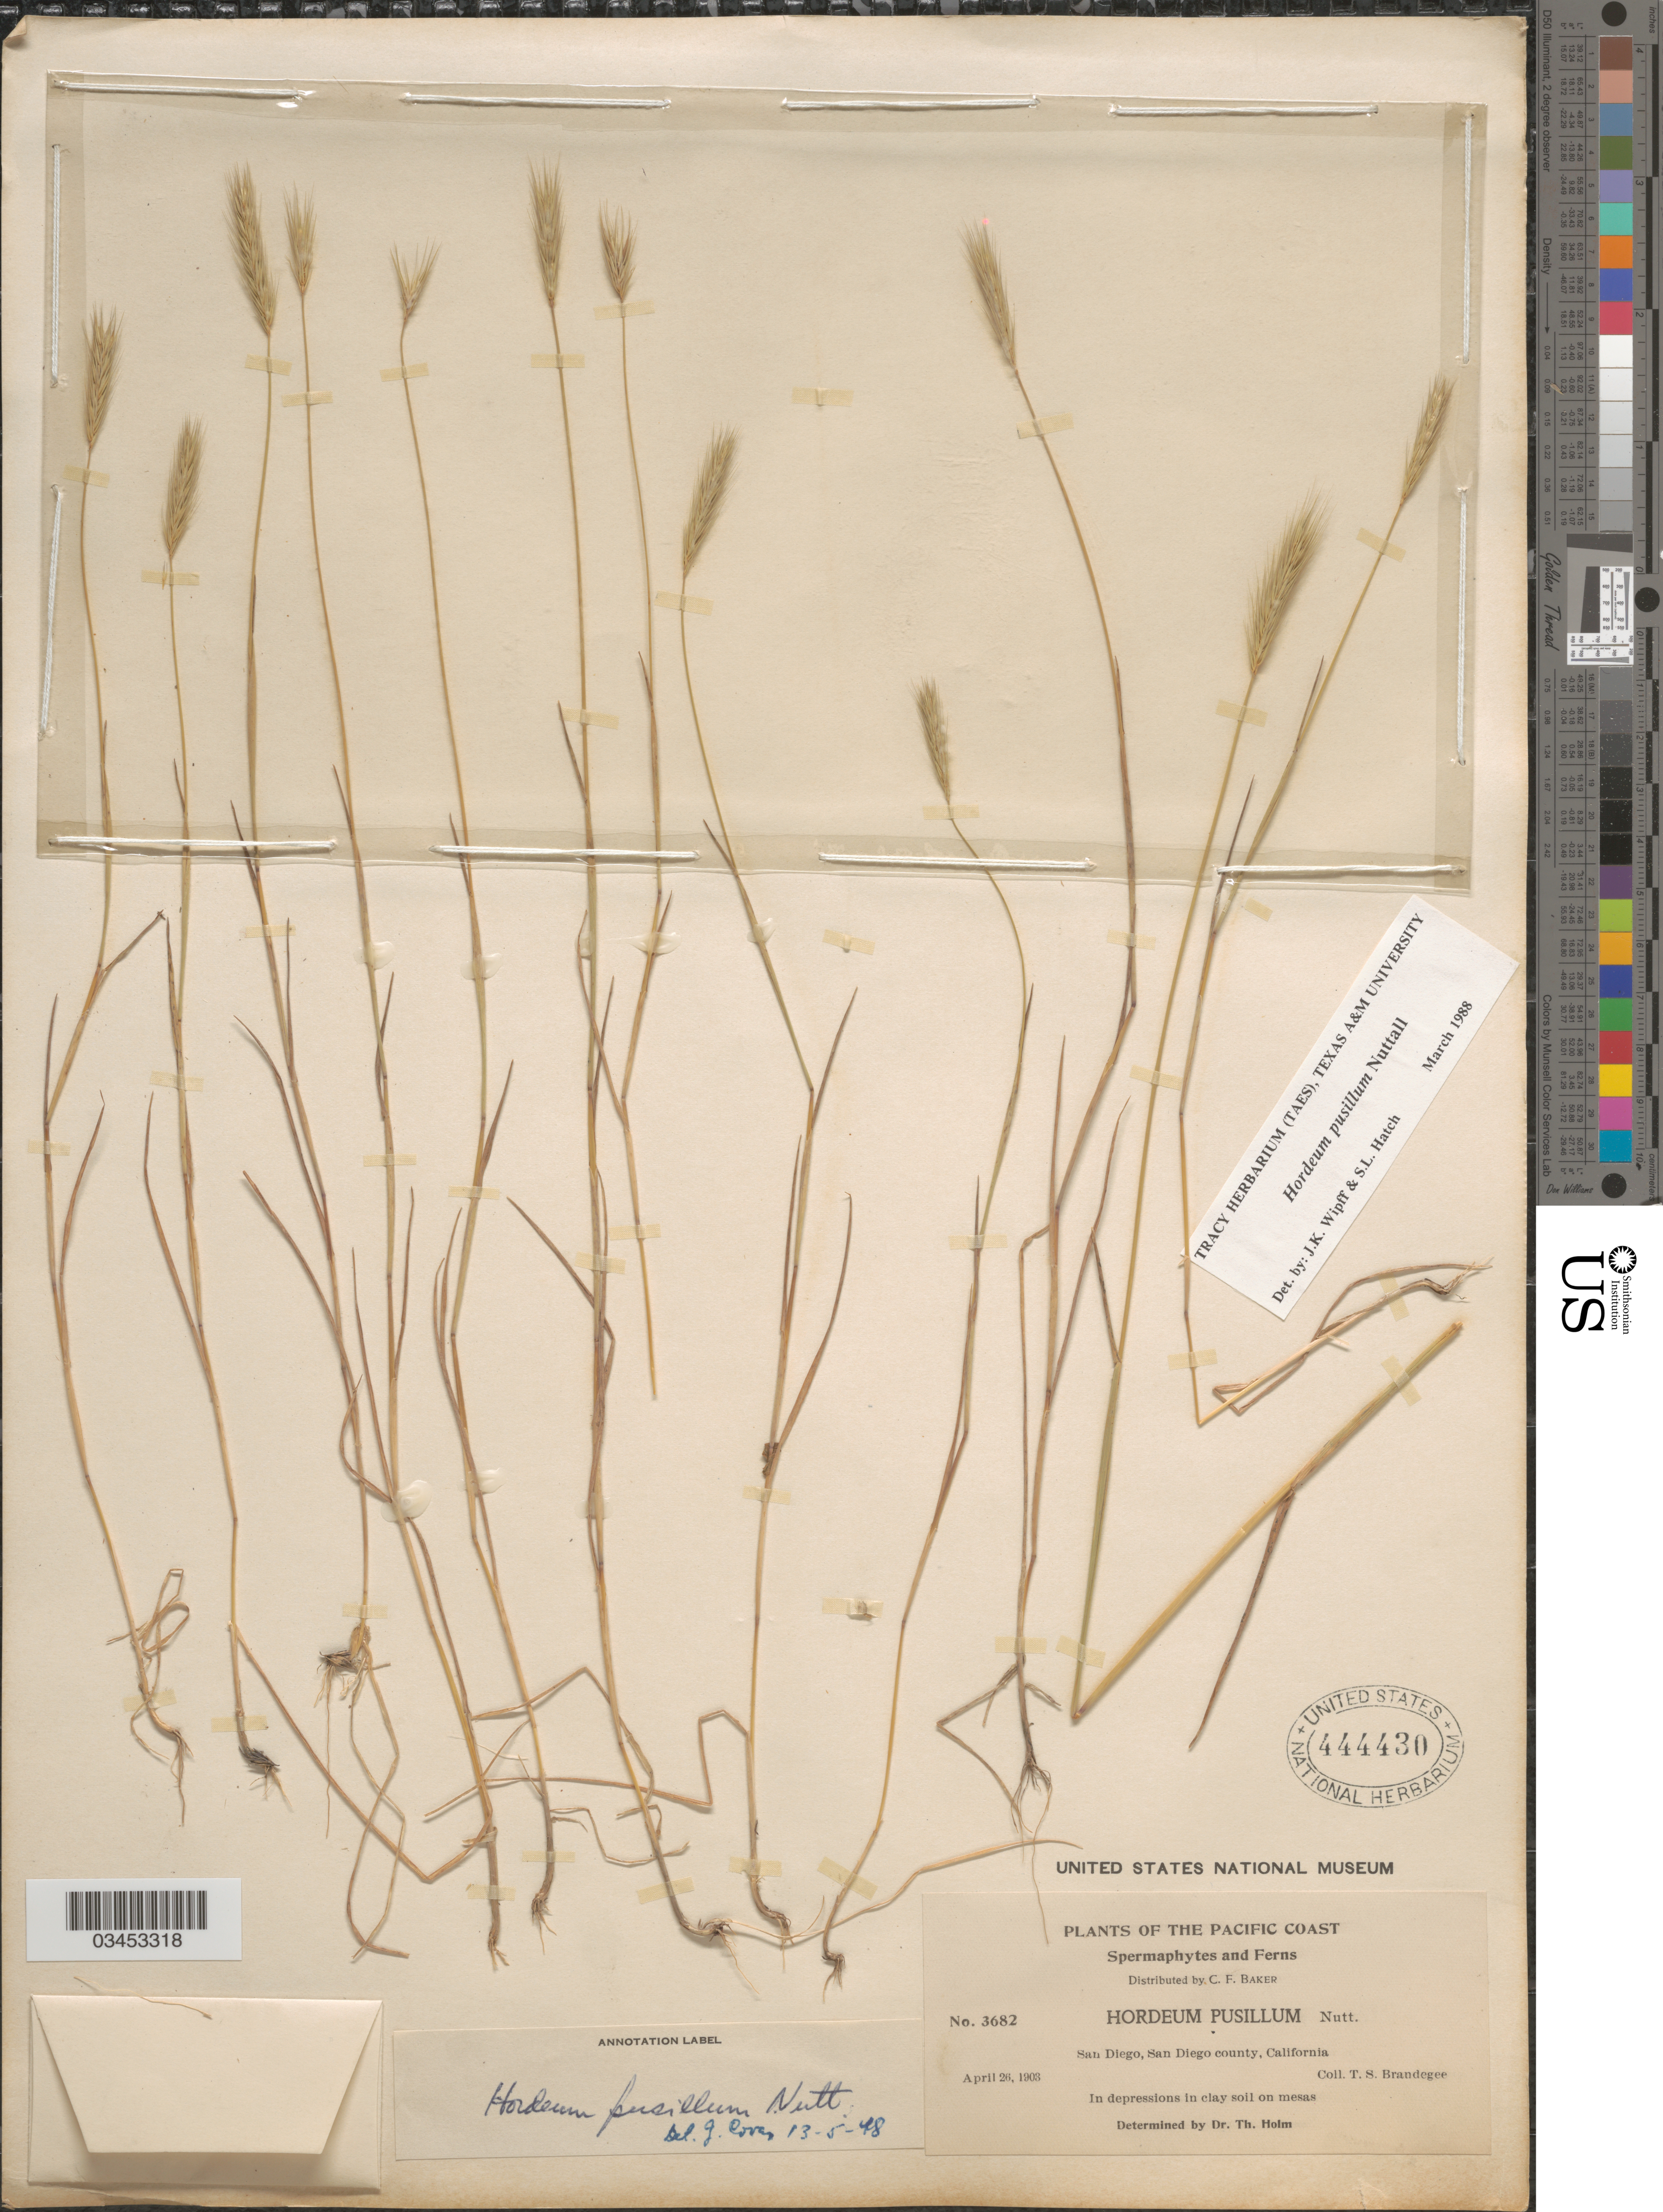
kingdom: Plantae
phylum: Tracheophyta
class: Liliopsida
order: Poales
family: Poaceae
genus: Hordeum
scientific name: Hordeum pusillum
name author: Nutt.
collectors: T. S. Brandegee (herbarium)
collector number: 3682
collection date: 1903-04-26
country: United States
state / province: California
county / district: San Diego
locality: The Pacific Coast. San Diego, San Diego county.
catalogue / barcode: US 444430